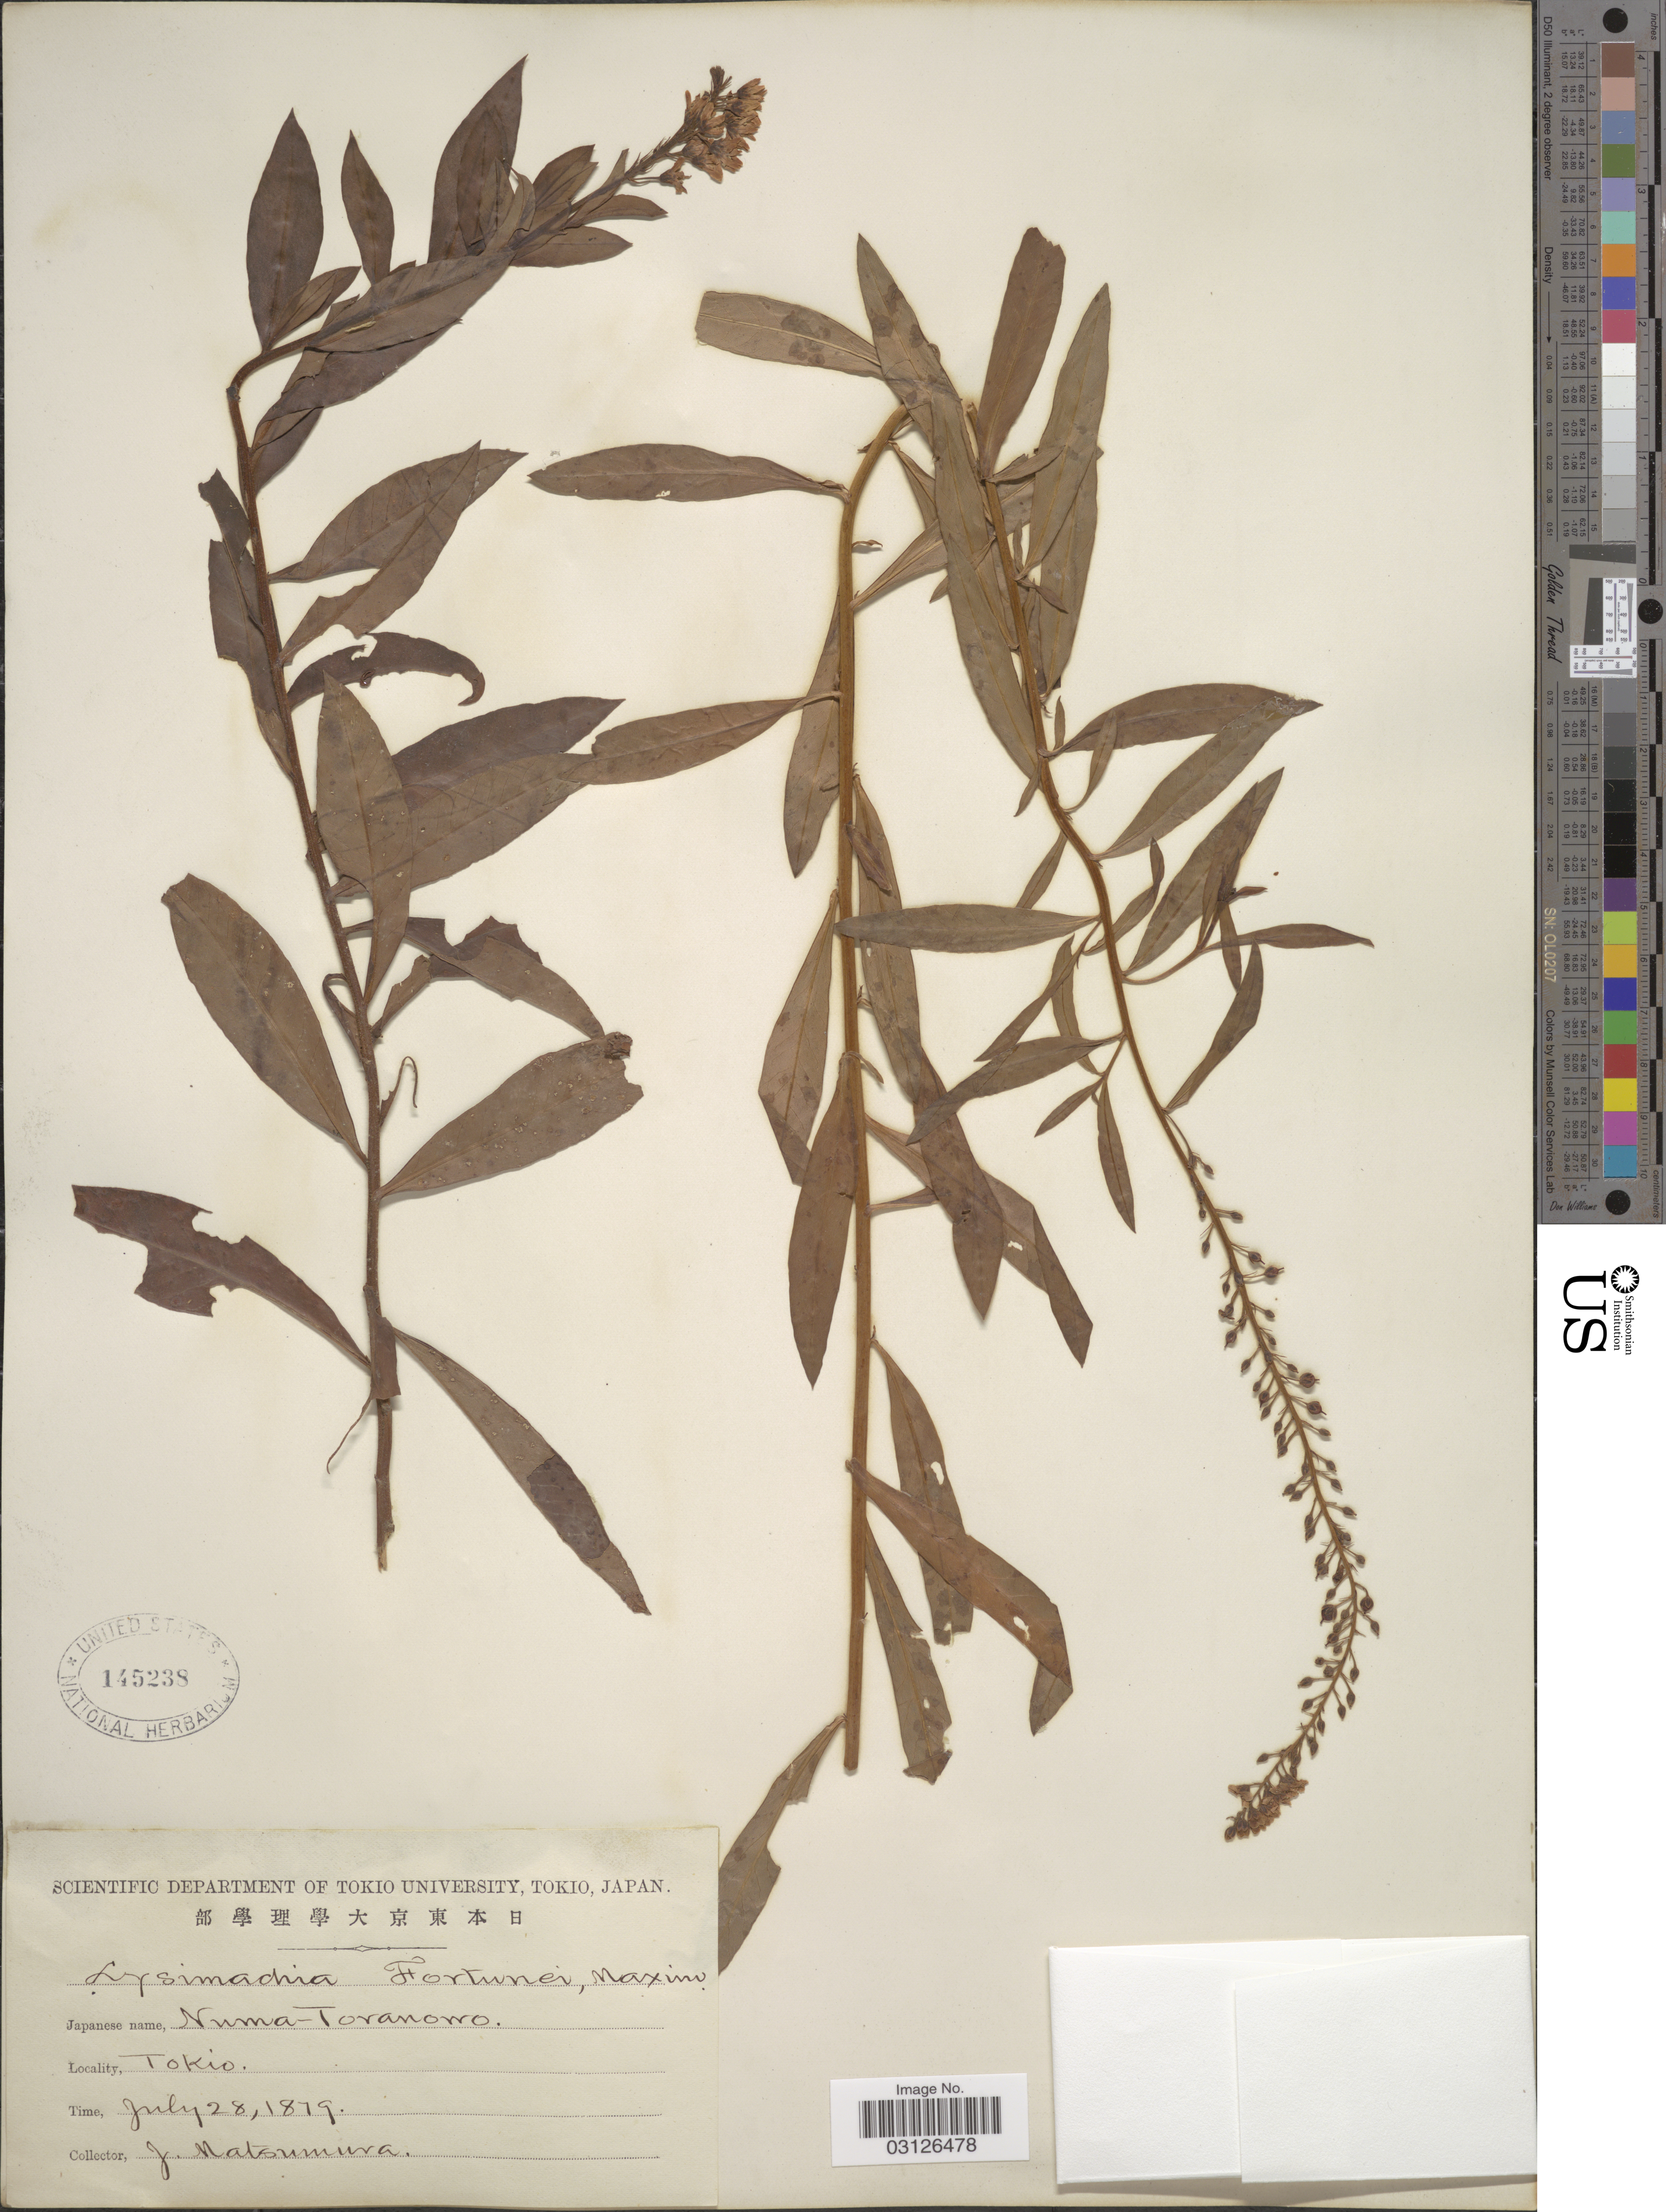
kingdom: Plantae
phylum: Tracheophyta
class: Magnoliopsida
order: Ericales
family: Primulaceae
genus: Lysimachia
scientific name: Lysimachia fortunei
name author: Maxim.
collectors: J. Matsumura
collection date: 1879-07-28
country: Japan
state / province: Tokyo, Federal City of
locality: Tokio.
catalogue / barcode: US 145238